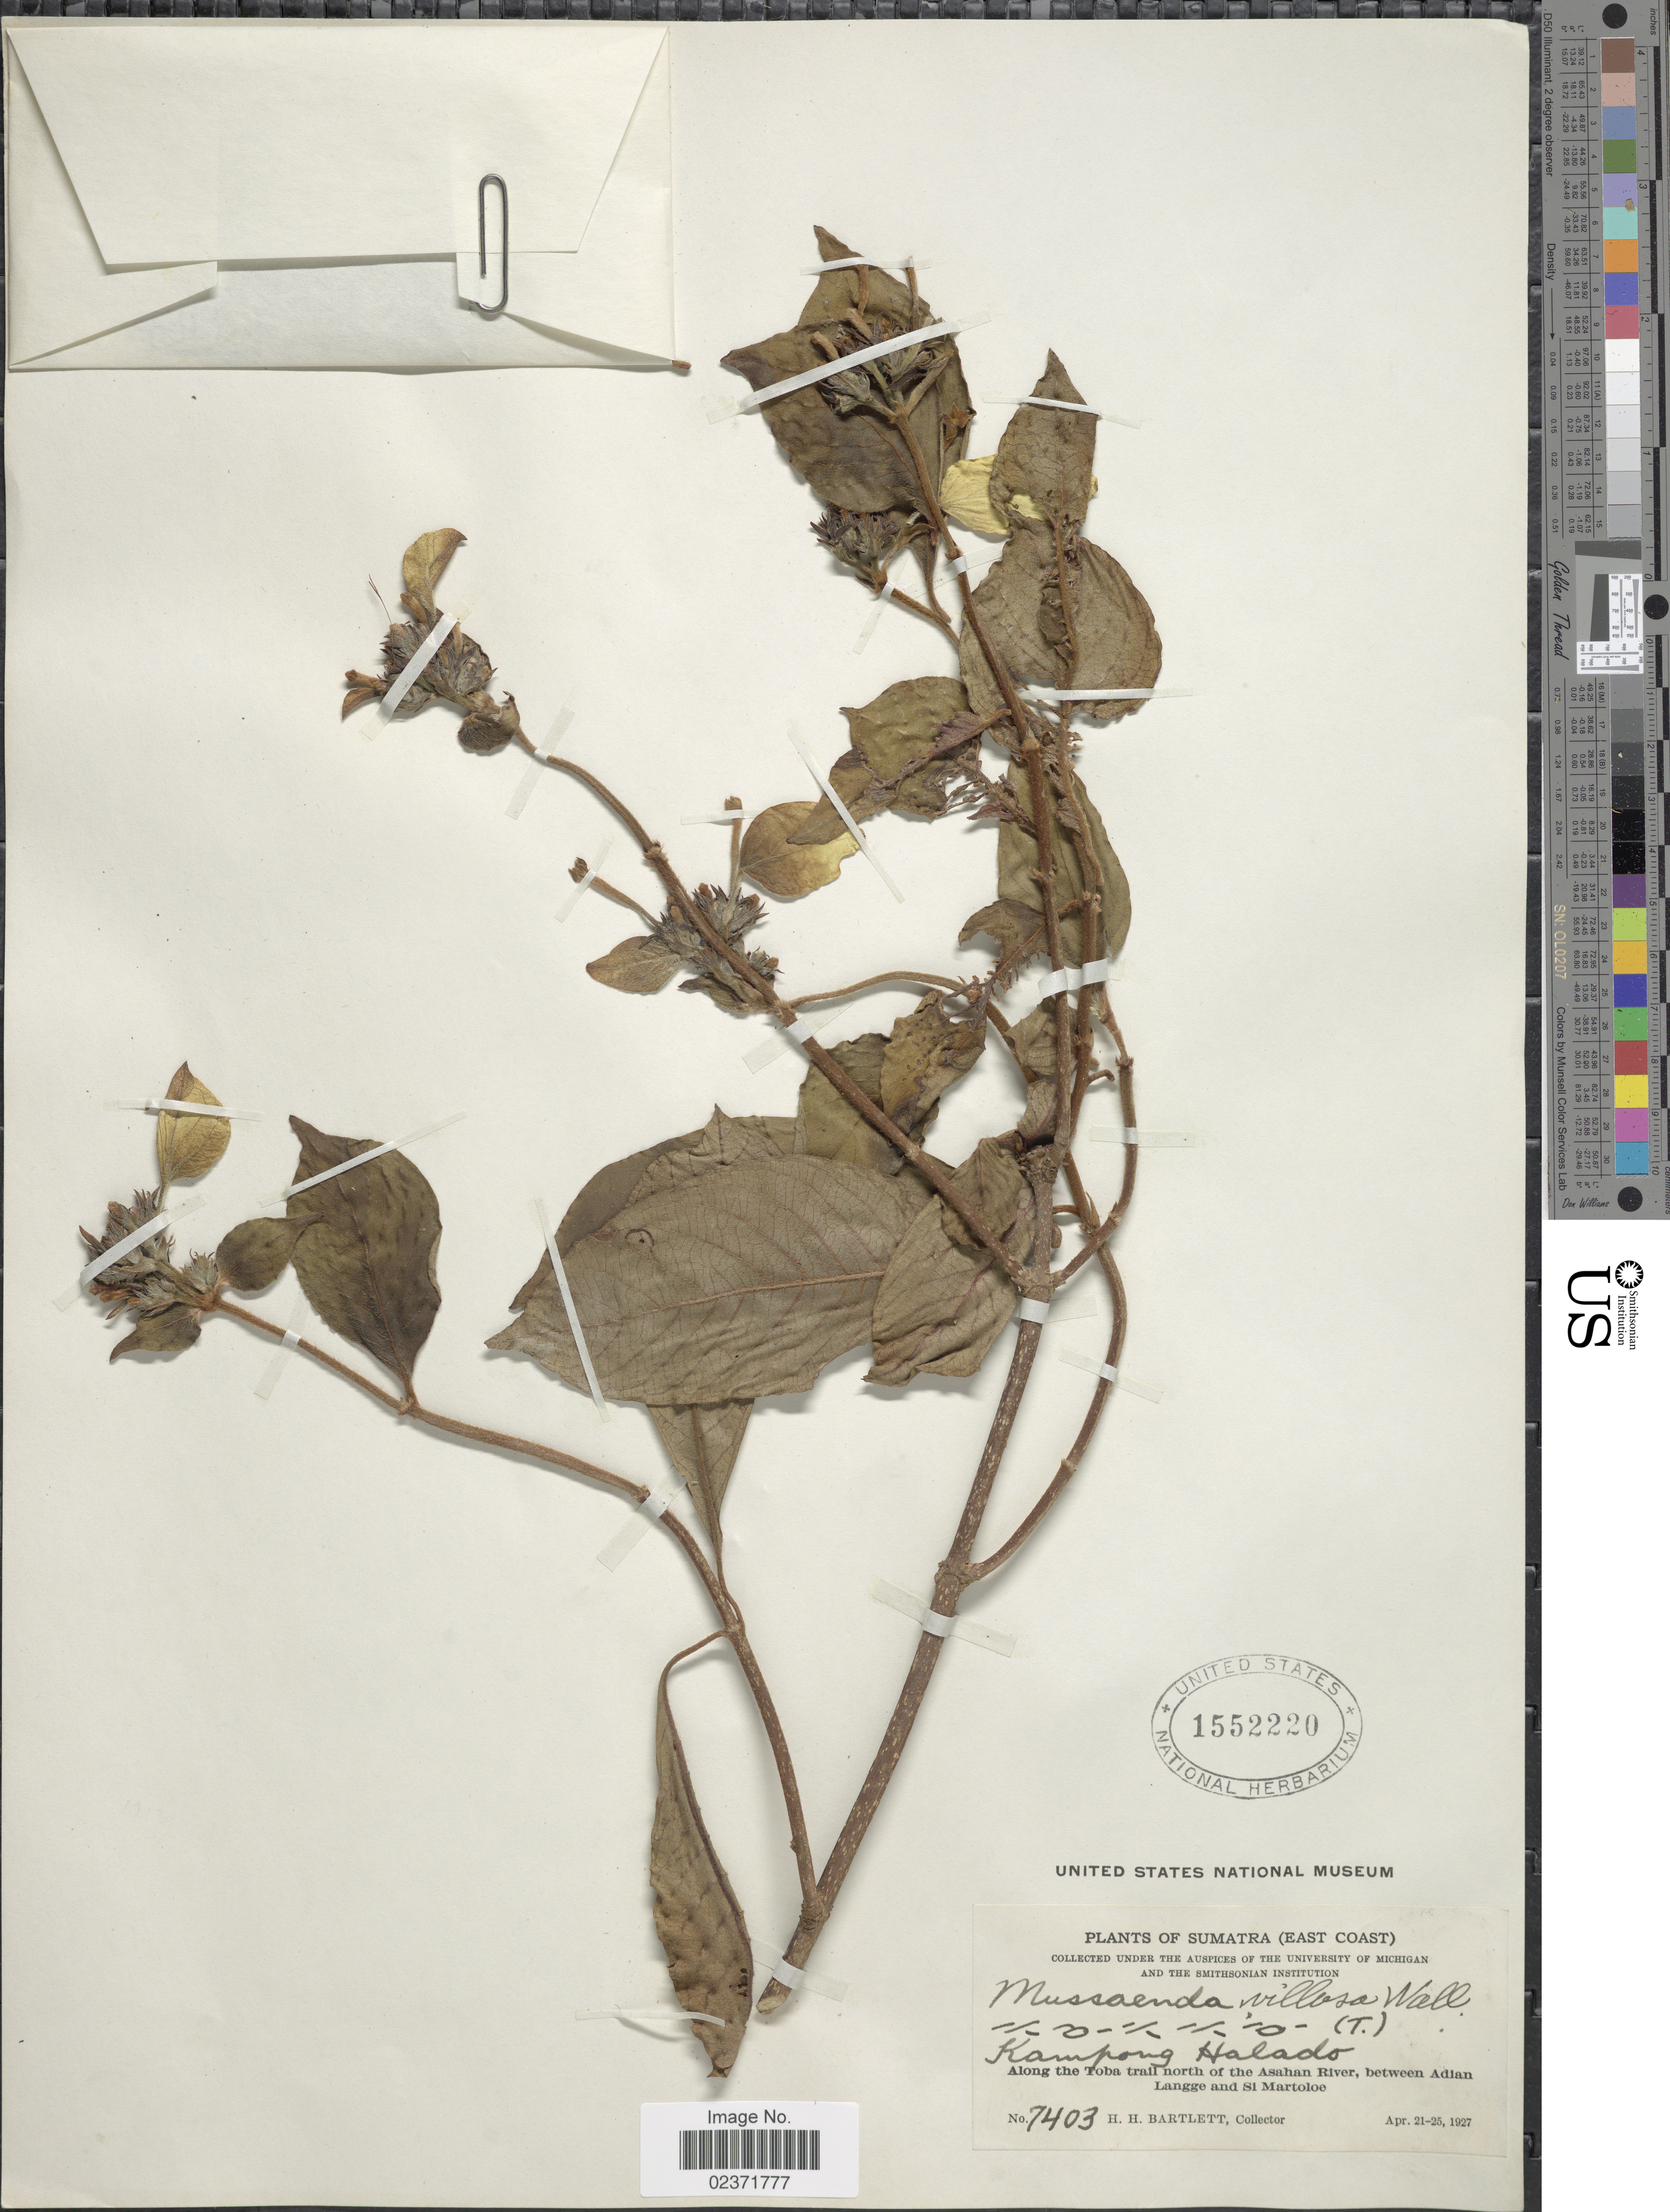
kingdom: Plantae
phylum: Tracheophyta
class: Magnoliopsida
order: Gentianales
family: Rubiaceae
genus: Mussaenda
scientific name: Mussaenda villosa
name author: Wall. ex G. Don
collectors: H. H. Bartlett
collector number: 7403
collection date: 1927-04-21/1927-04-25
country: Indonesia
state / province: Sumatra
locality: East Coast, Kampong Halado, Along the Toba trail north of the Asahan River, between Adian Langge and Si Martoloe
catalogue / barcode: US 1552220